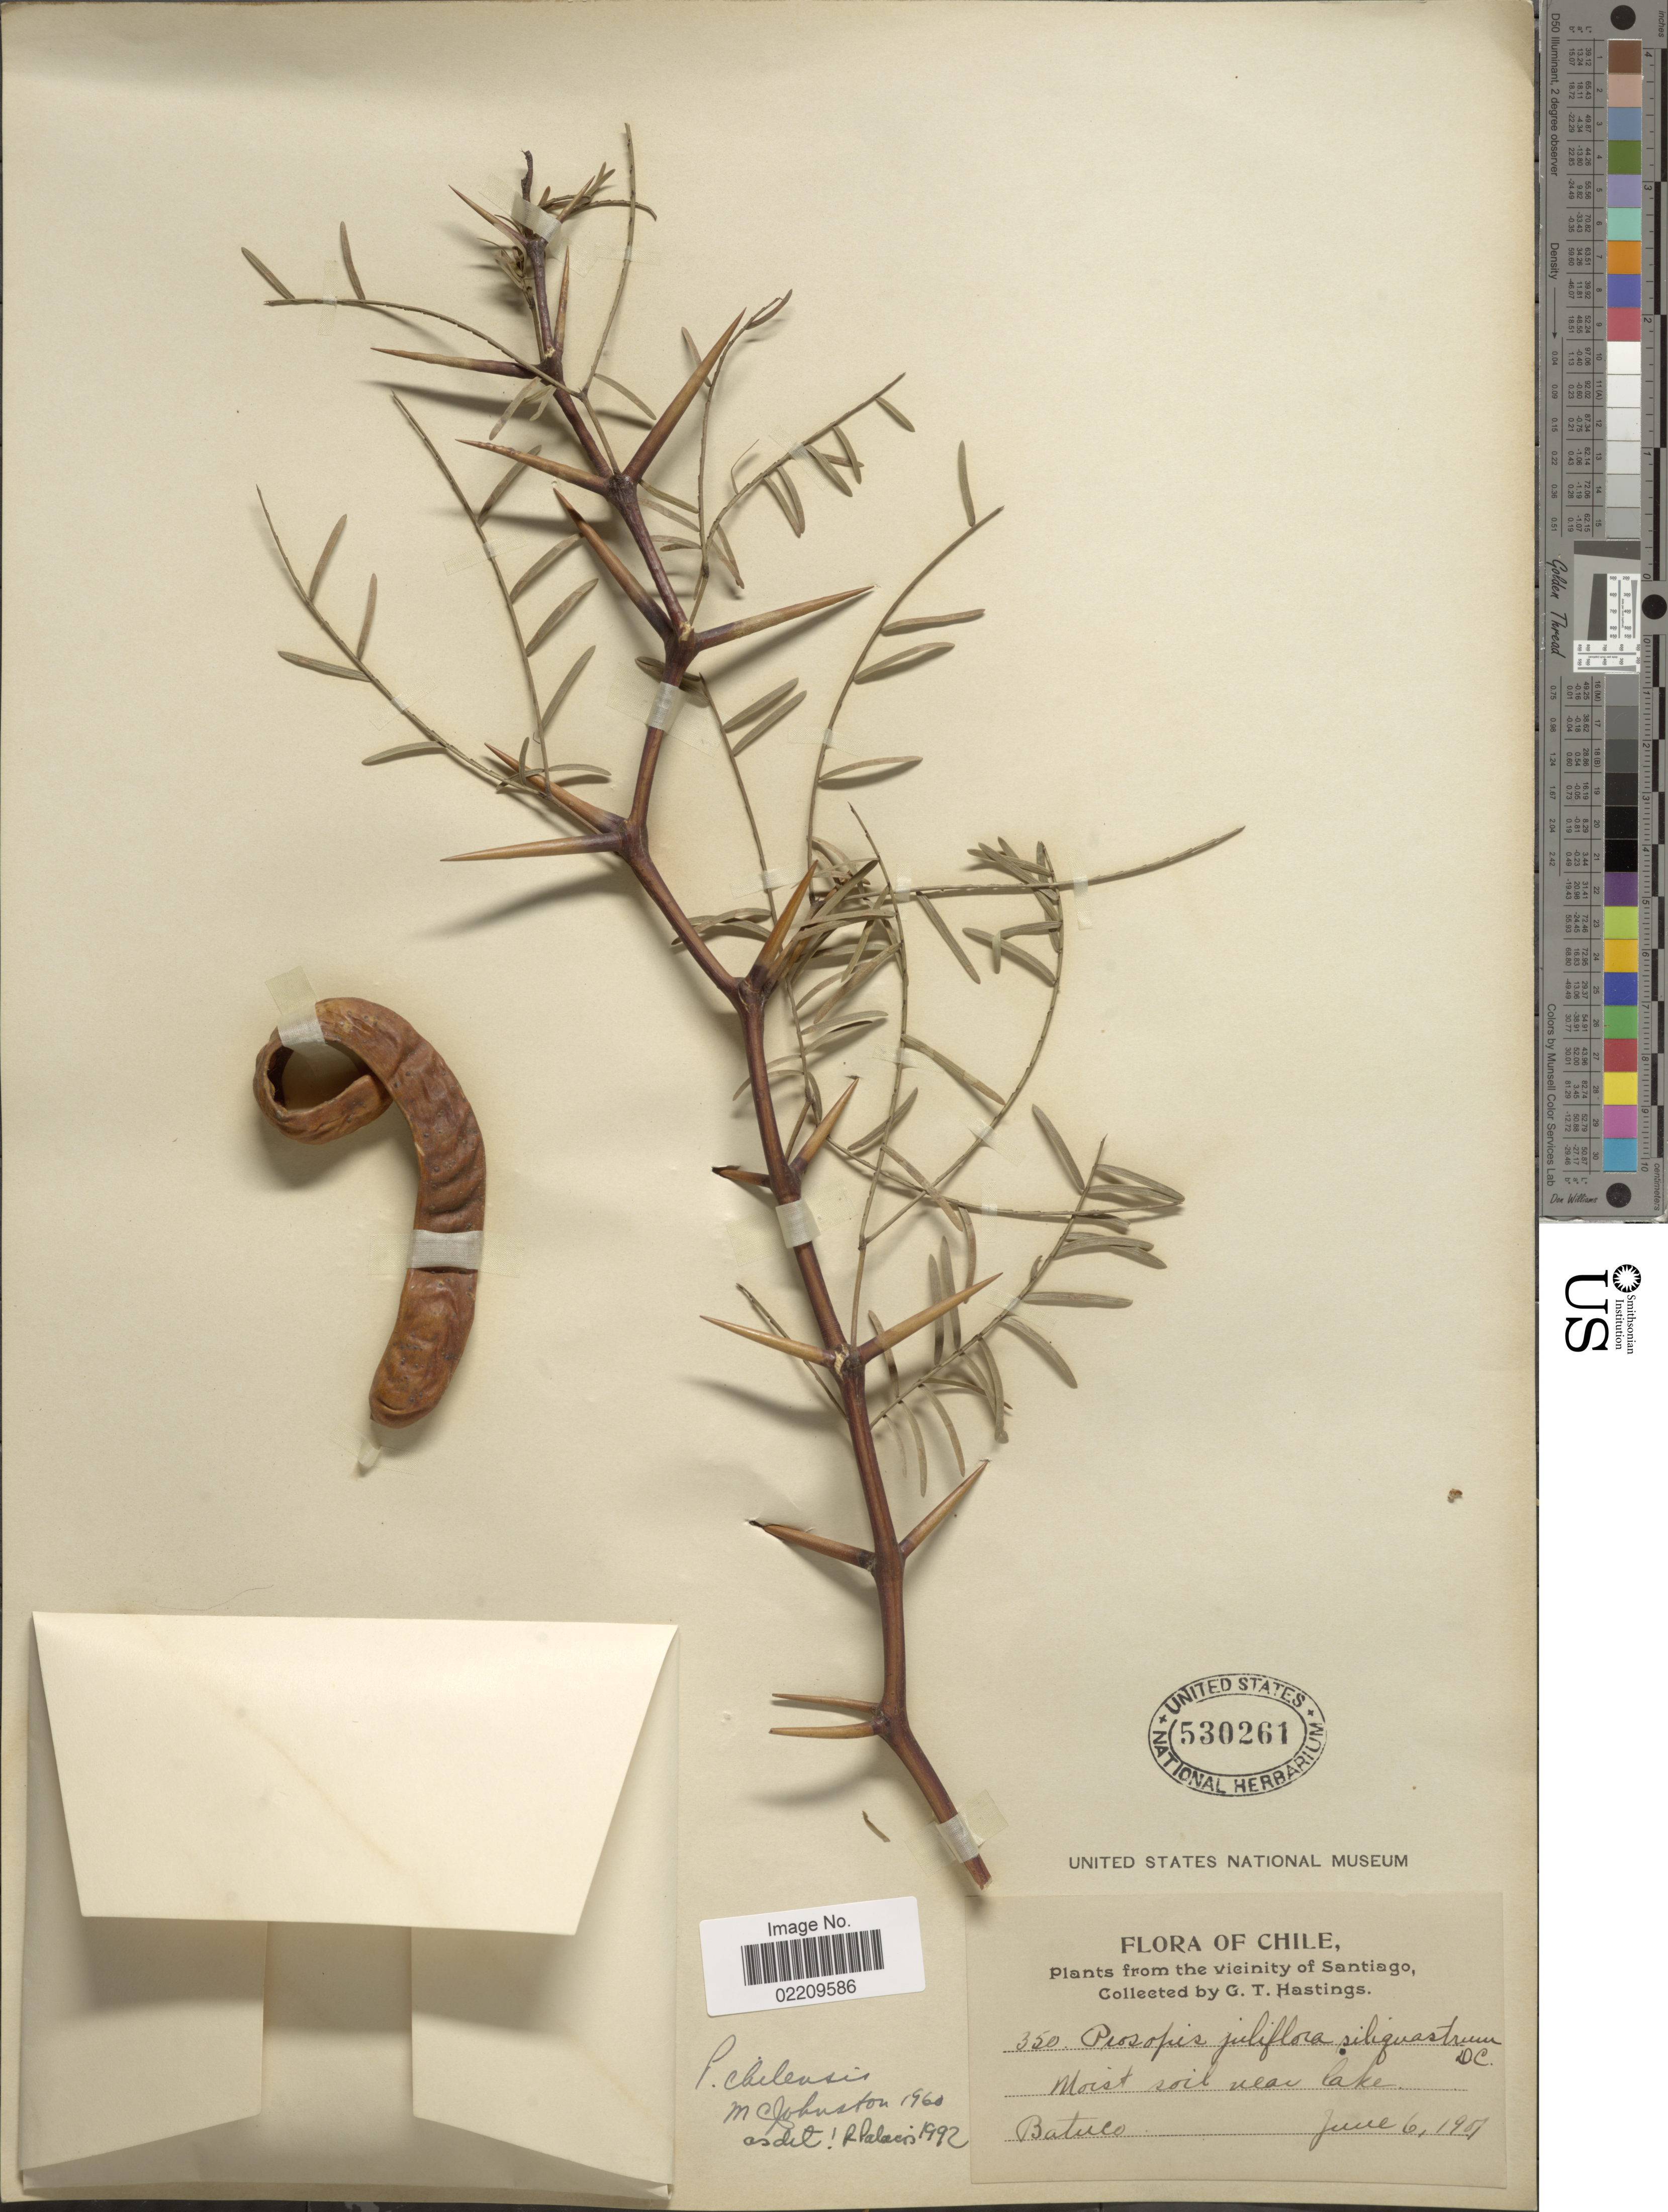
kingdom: Plantae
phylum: Tracheophyta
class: Magnoliopsida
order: Fabales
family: Fabaceae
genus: Neltuma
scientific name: Neltuma chilensis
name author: (Molina) C. E. Hughes & G.P. Lewis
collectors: G. Hastings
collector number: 350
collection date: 1907-06-06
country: Chile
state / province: Región Metropolitana (RM)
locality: The vicinity of Santiago. Moist soil near lake. Batueo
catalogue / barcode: US 530261